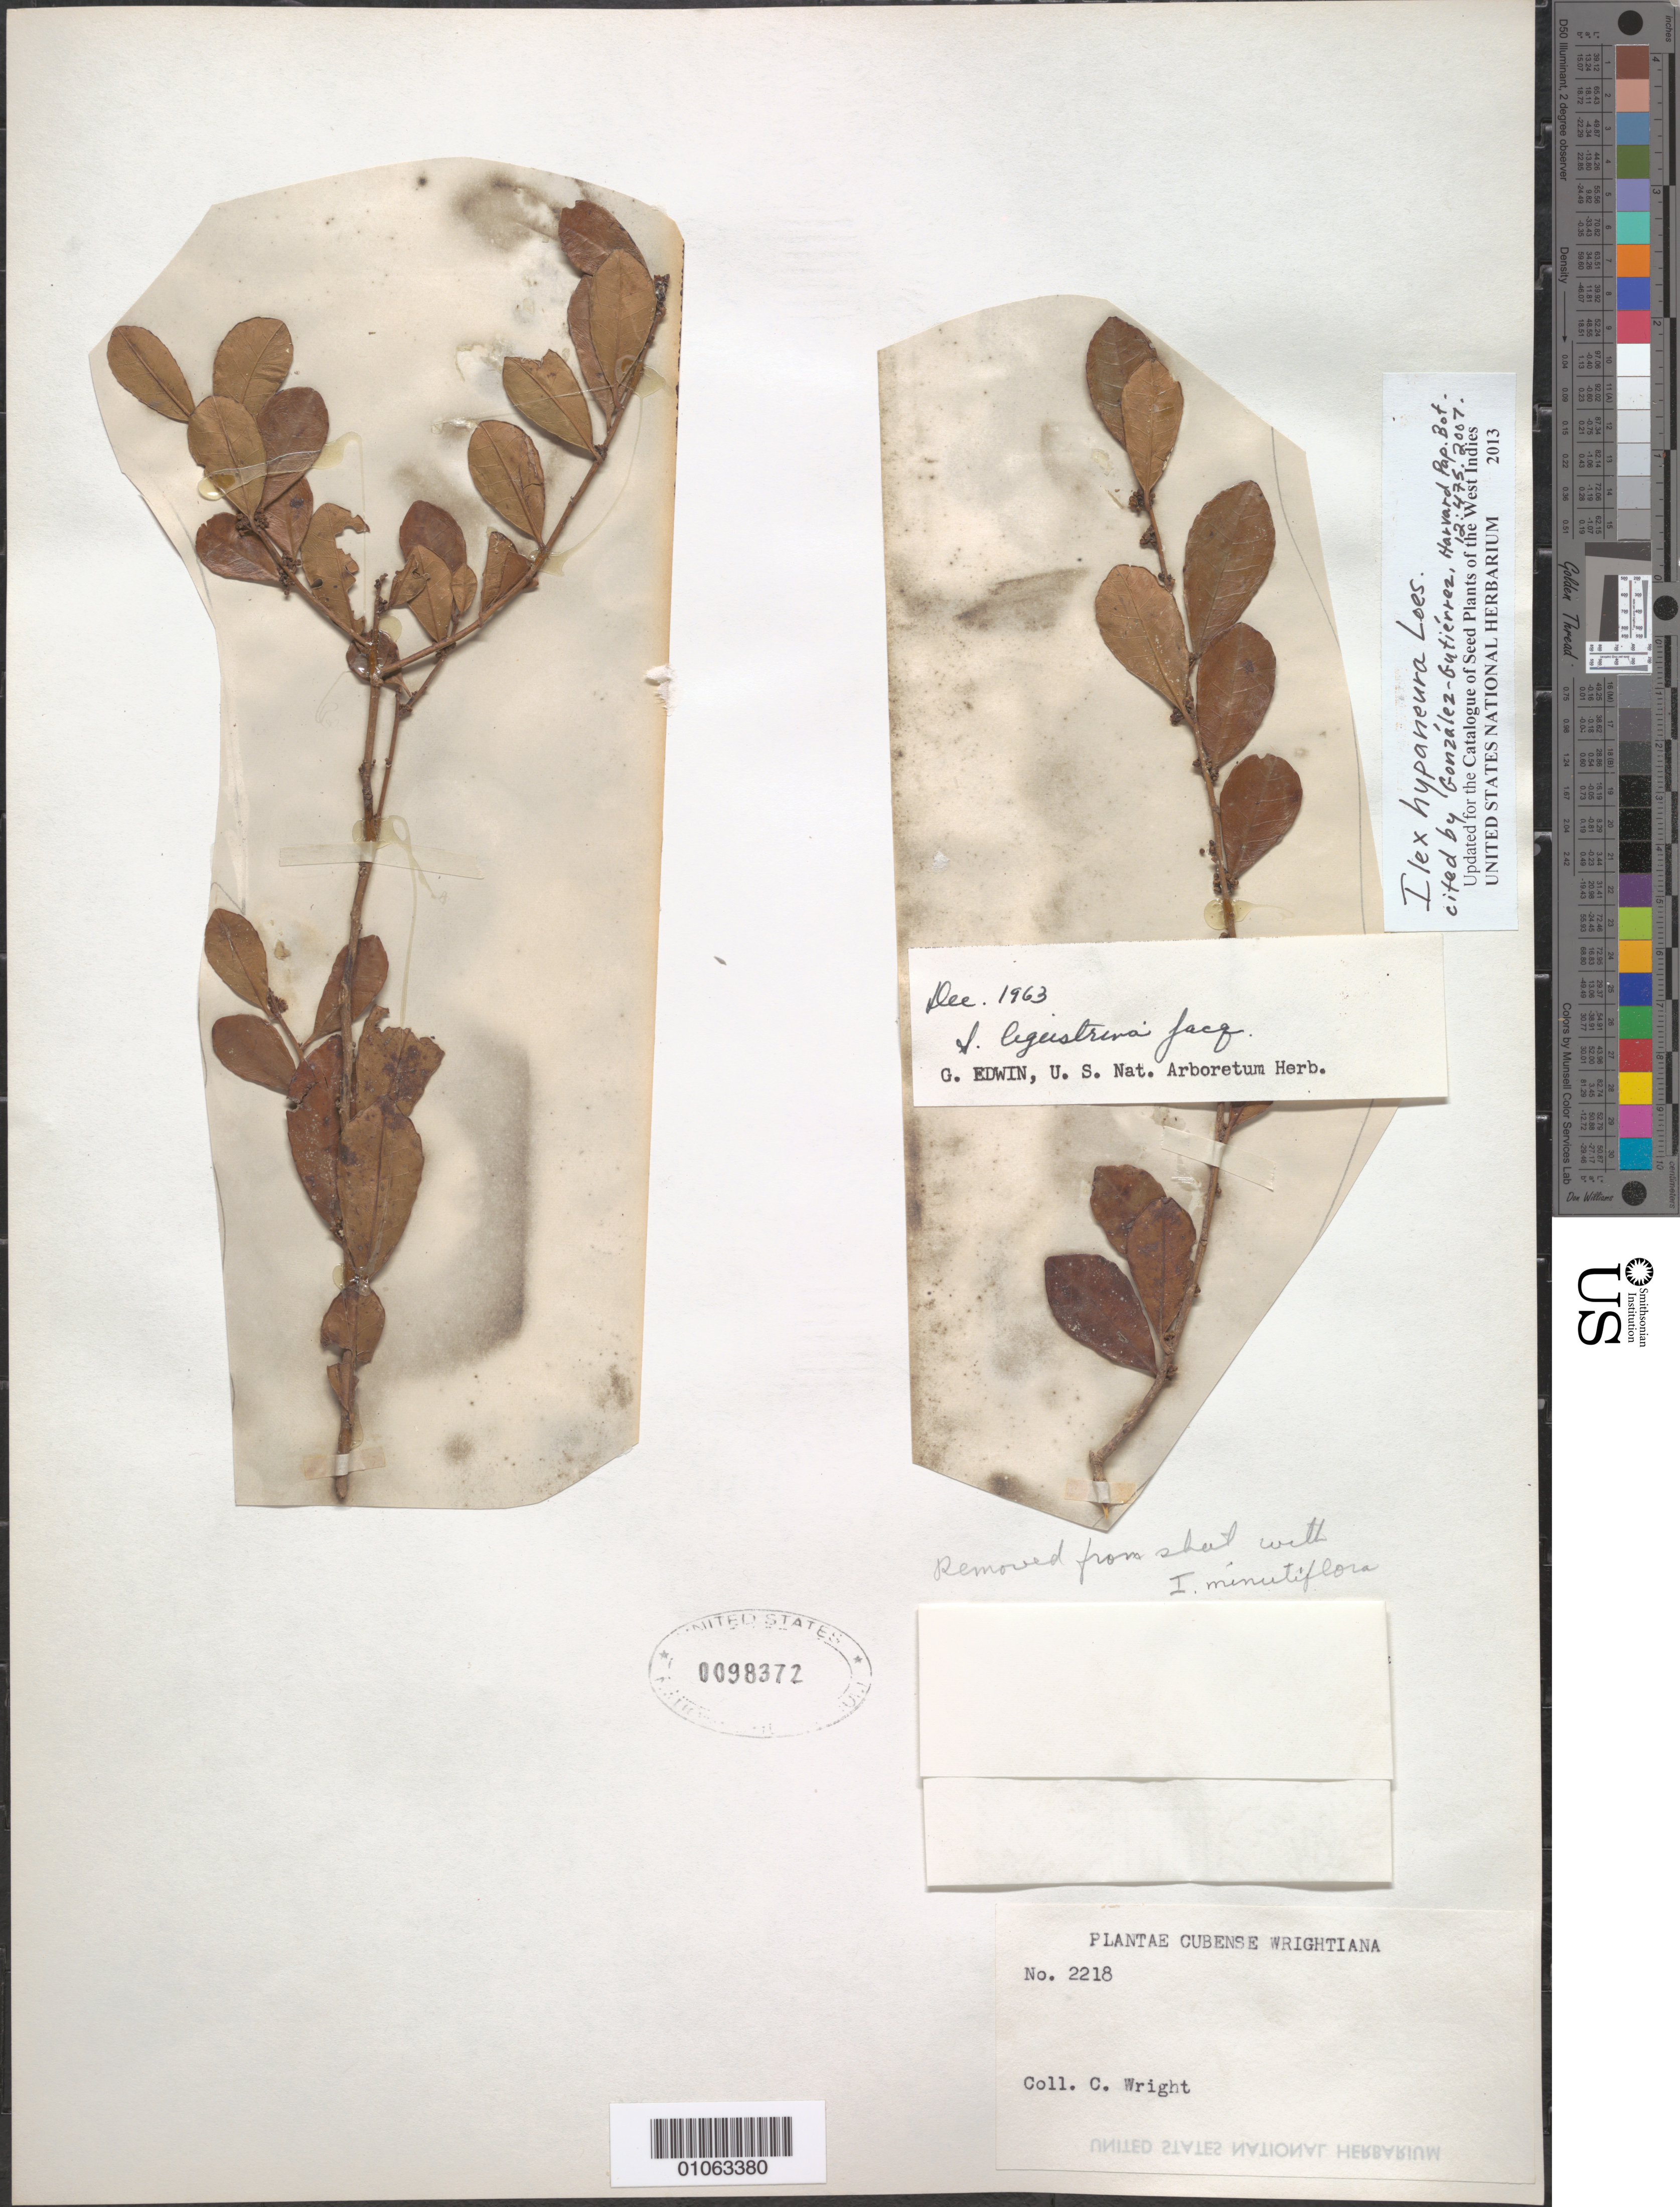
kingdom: Plantae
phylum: Tracheophyta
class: Magnoliopsida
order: Aquifoliales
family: Aquifoliaceae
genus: Ilex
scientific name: Ilex hypaneura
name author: Loes.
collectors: C. Wright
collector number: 2218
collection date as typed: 1800 to 1899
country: Cuba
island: Cuba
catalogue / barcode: US 98372